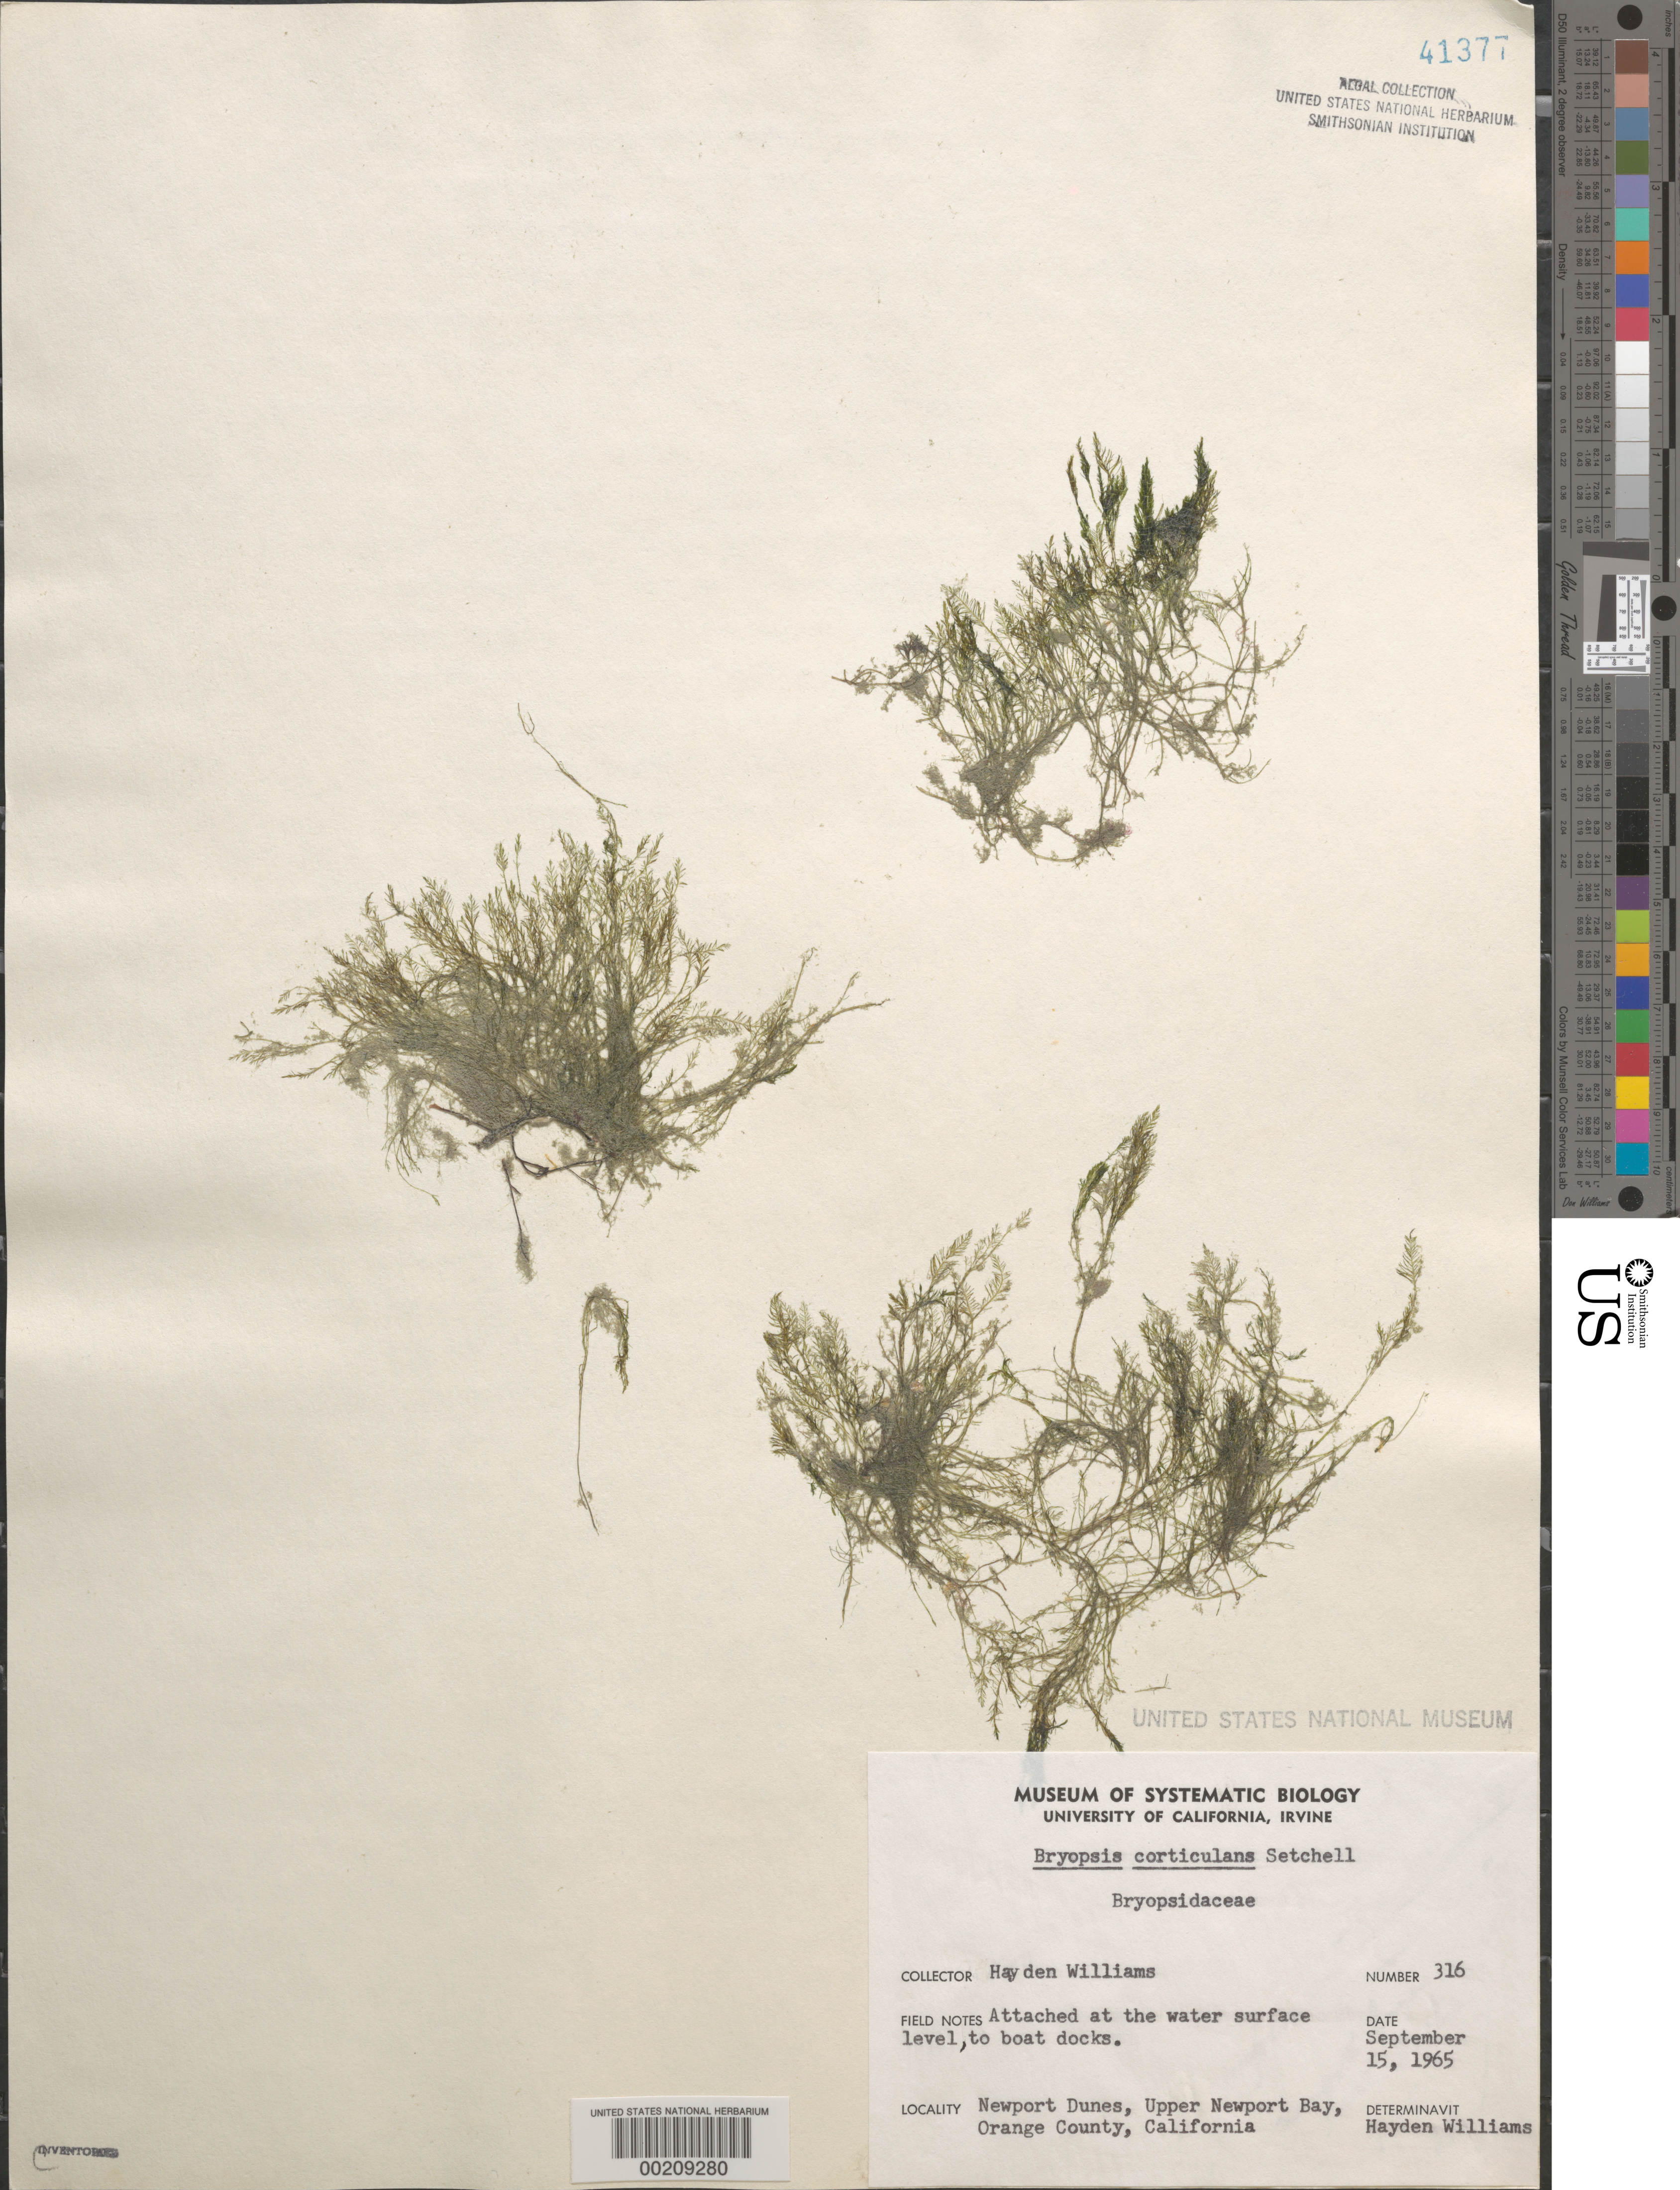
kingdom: Plantae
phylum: Chlorophyta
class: Ulvophyceae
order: Bryopsidales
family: Bryopsidaceae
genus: Bryopsis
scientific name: Bryopsis corticulans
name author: Setch. in Collins et al.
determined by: Williams, H. R.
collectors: H. R. Williams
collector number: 316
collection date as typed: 15 Sep 1965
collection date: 1965-09-15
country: United States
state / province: California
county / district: Orange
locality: Upper Newport Bay, Newport Dunes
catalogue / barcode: US 41377